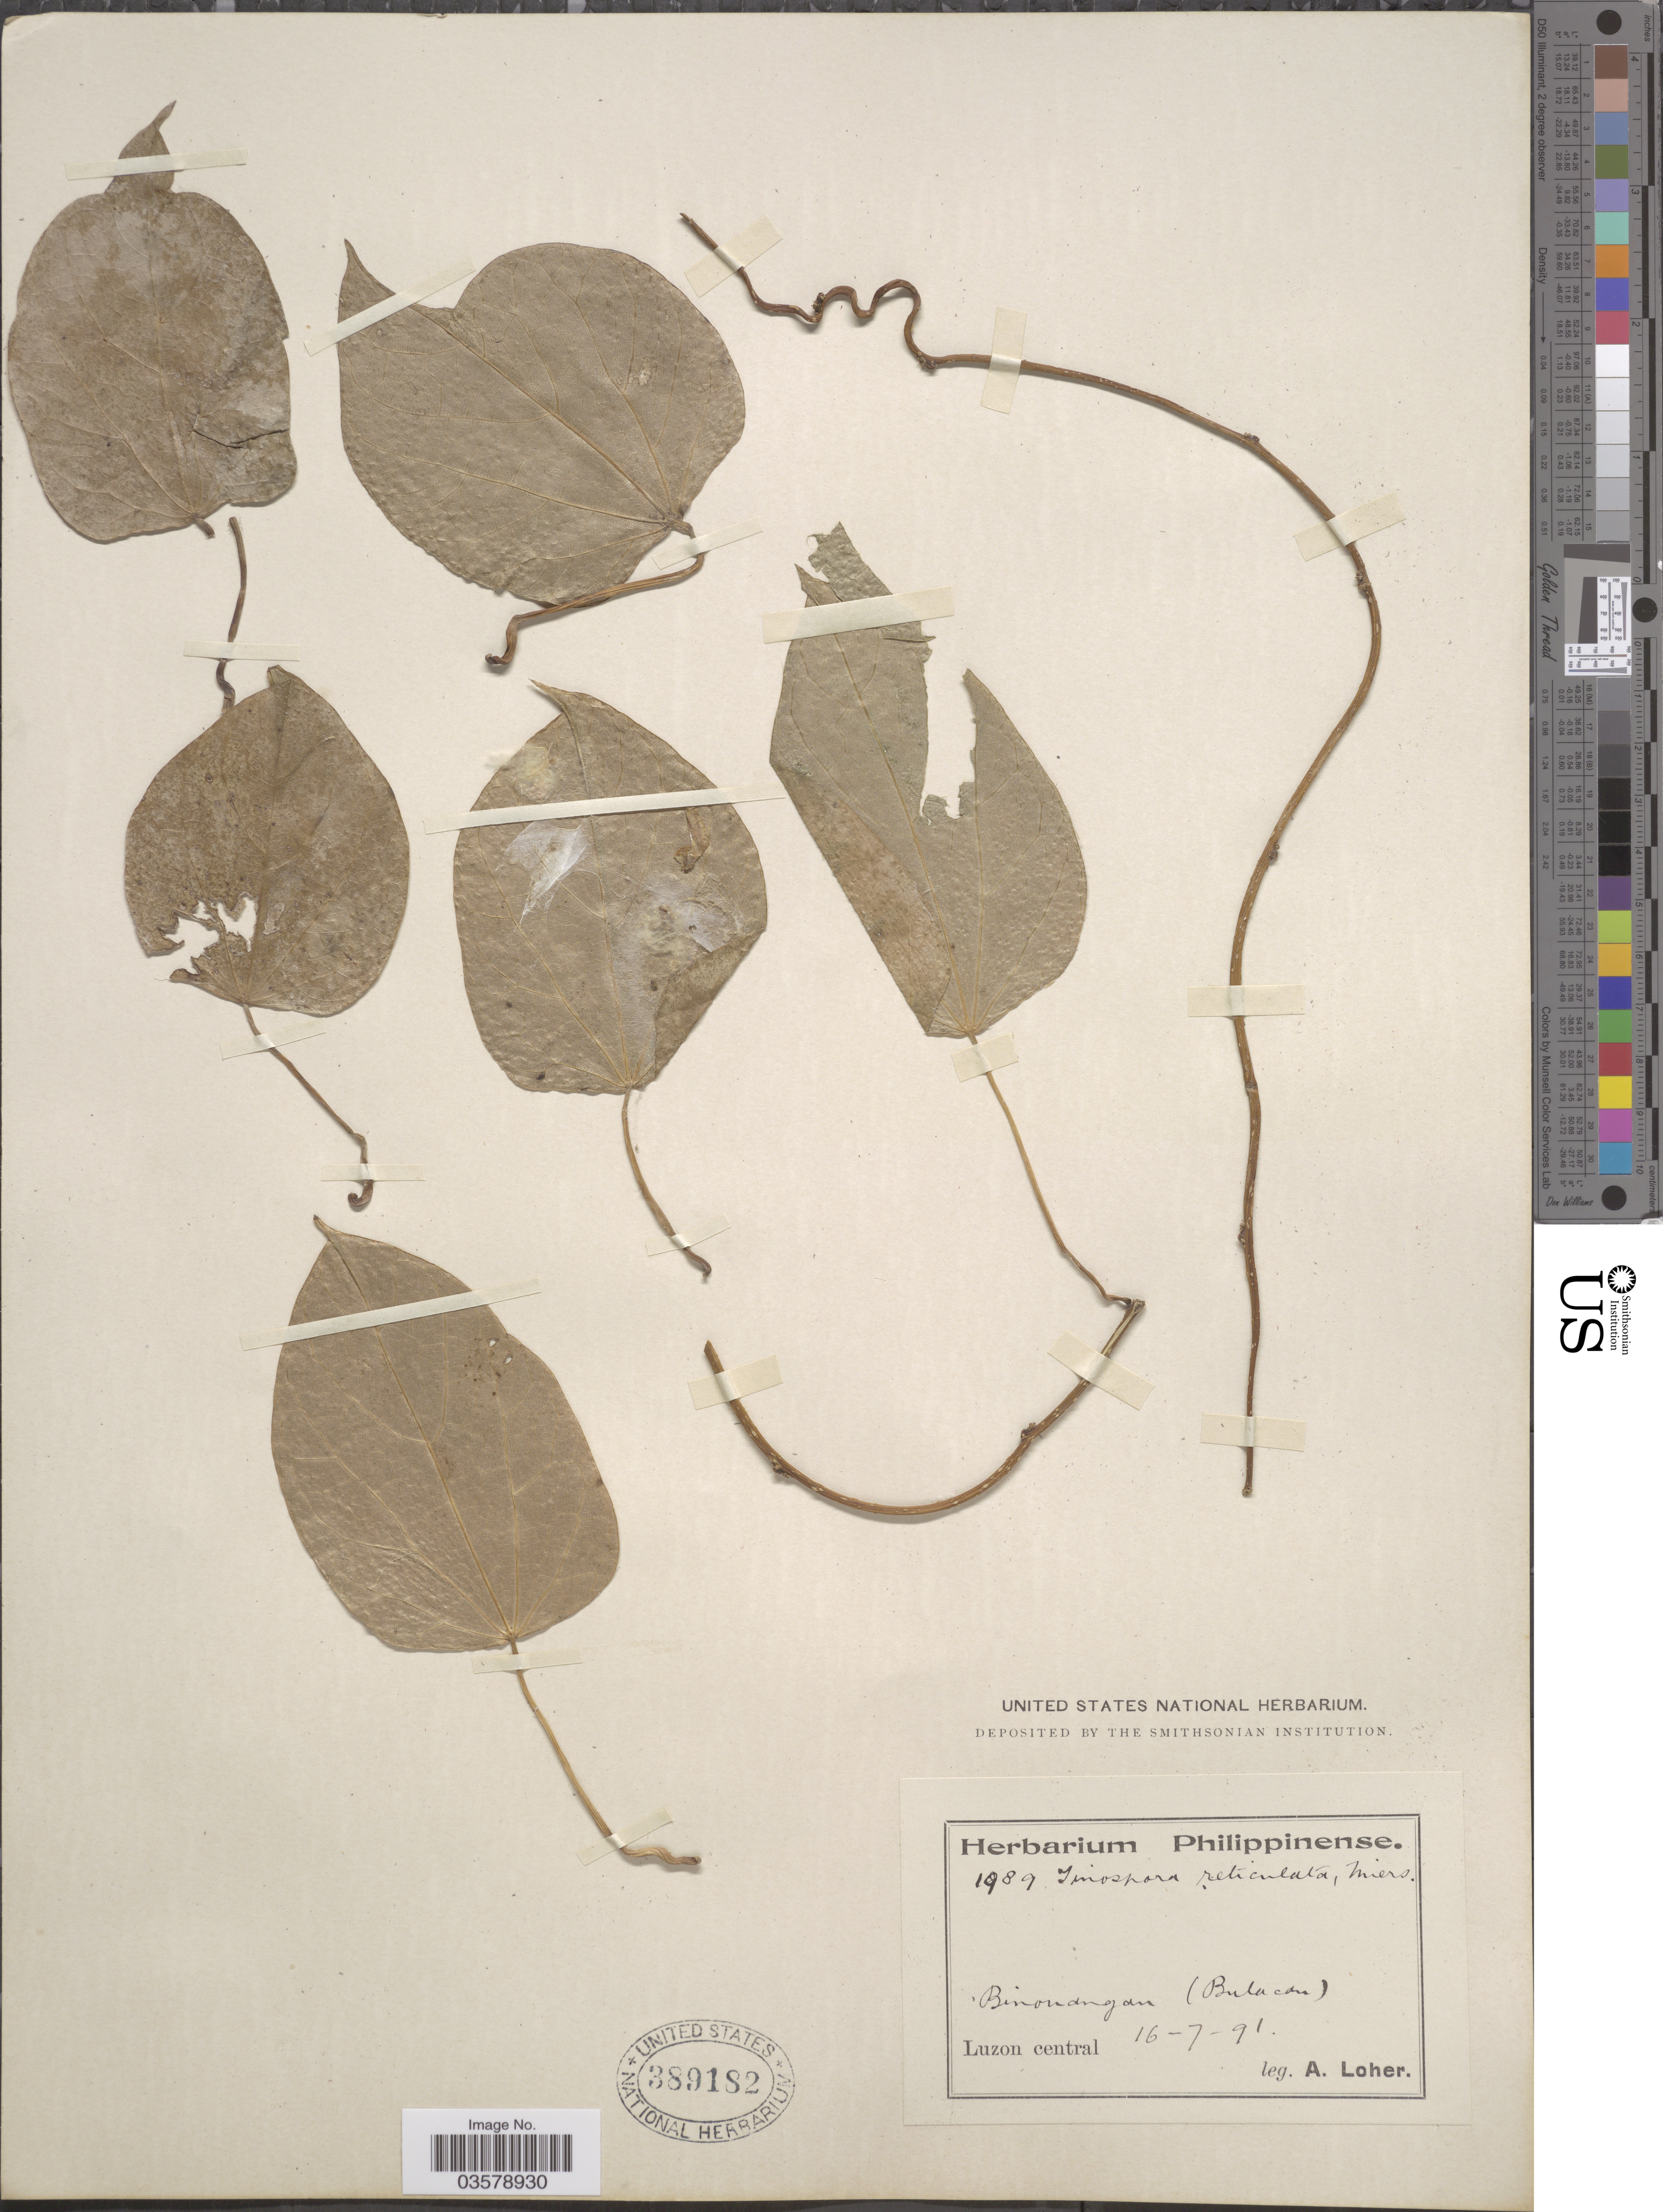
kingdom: Plantae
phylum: Tracheophyta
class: Magnoliopsida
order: Ranunculales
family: Menispermaceae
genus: Tinospora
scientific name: Tinospora glabra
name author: (Burm. f.) Merr.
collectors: A. Loher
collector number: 1989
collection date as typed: Transcribed d/m/y: 16/7/91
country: Philippines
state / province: Central Luzon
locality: Binonangan (Bulacan). Luzon central.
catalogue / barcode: US 389182